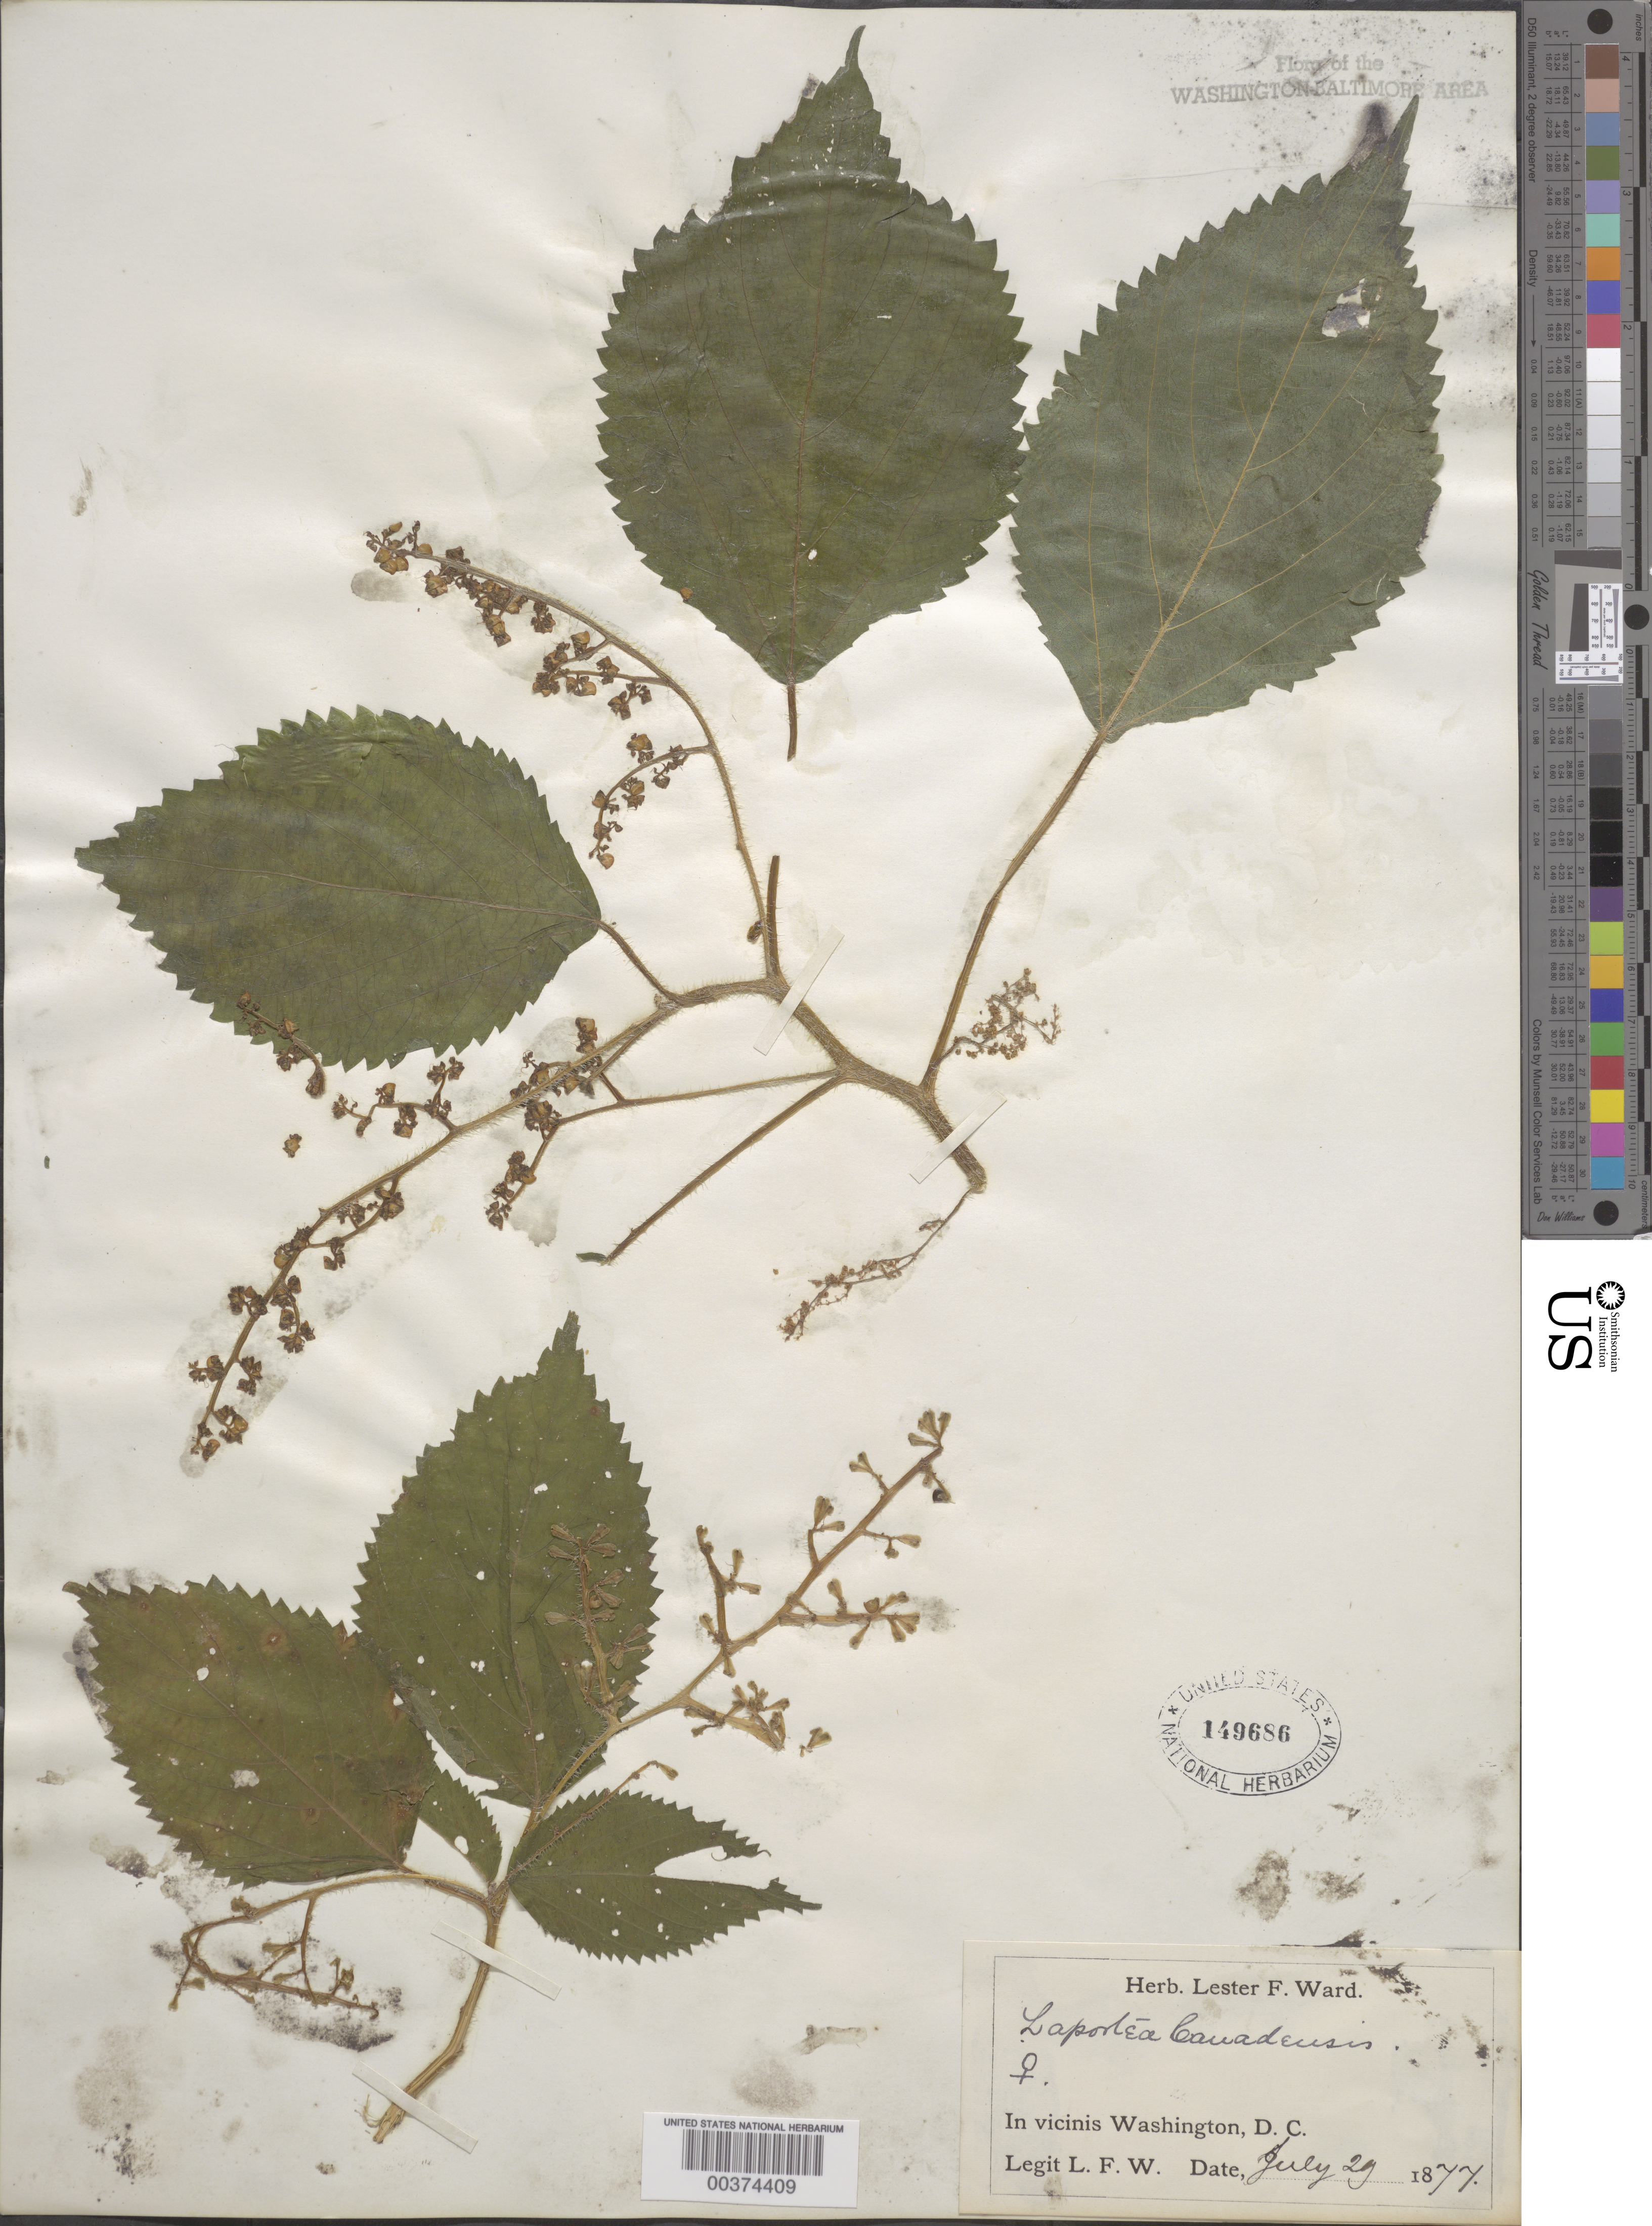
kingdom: Plantae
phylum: Tracheophyta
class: Magnoliopsida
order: Rosales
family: Urticaceae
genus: Laportea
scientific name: Laportea canadensis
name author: (L.) Wedd.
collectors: E. C. Leonard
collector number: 20634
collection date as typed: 05 Aug 1951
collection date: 1951-08-05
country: United States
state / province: Maryland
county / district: Prince George's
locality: Below Sewage Plant, southwest of Bladensburg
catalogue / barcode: US 2162686